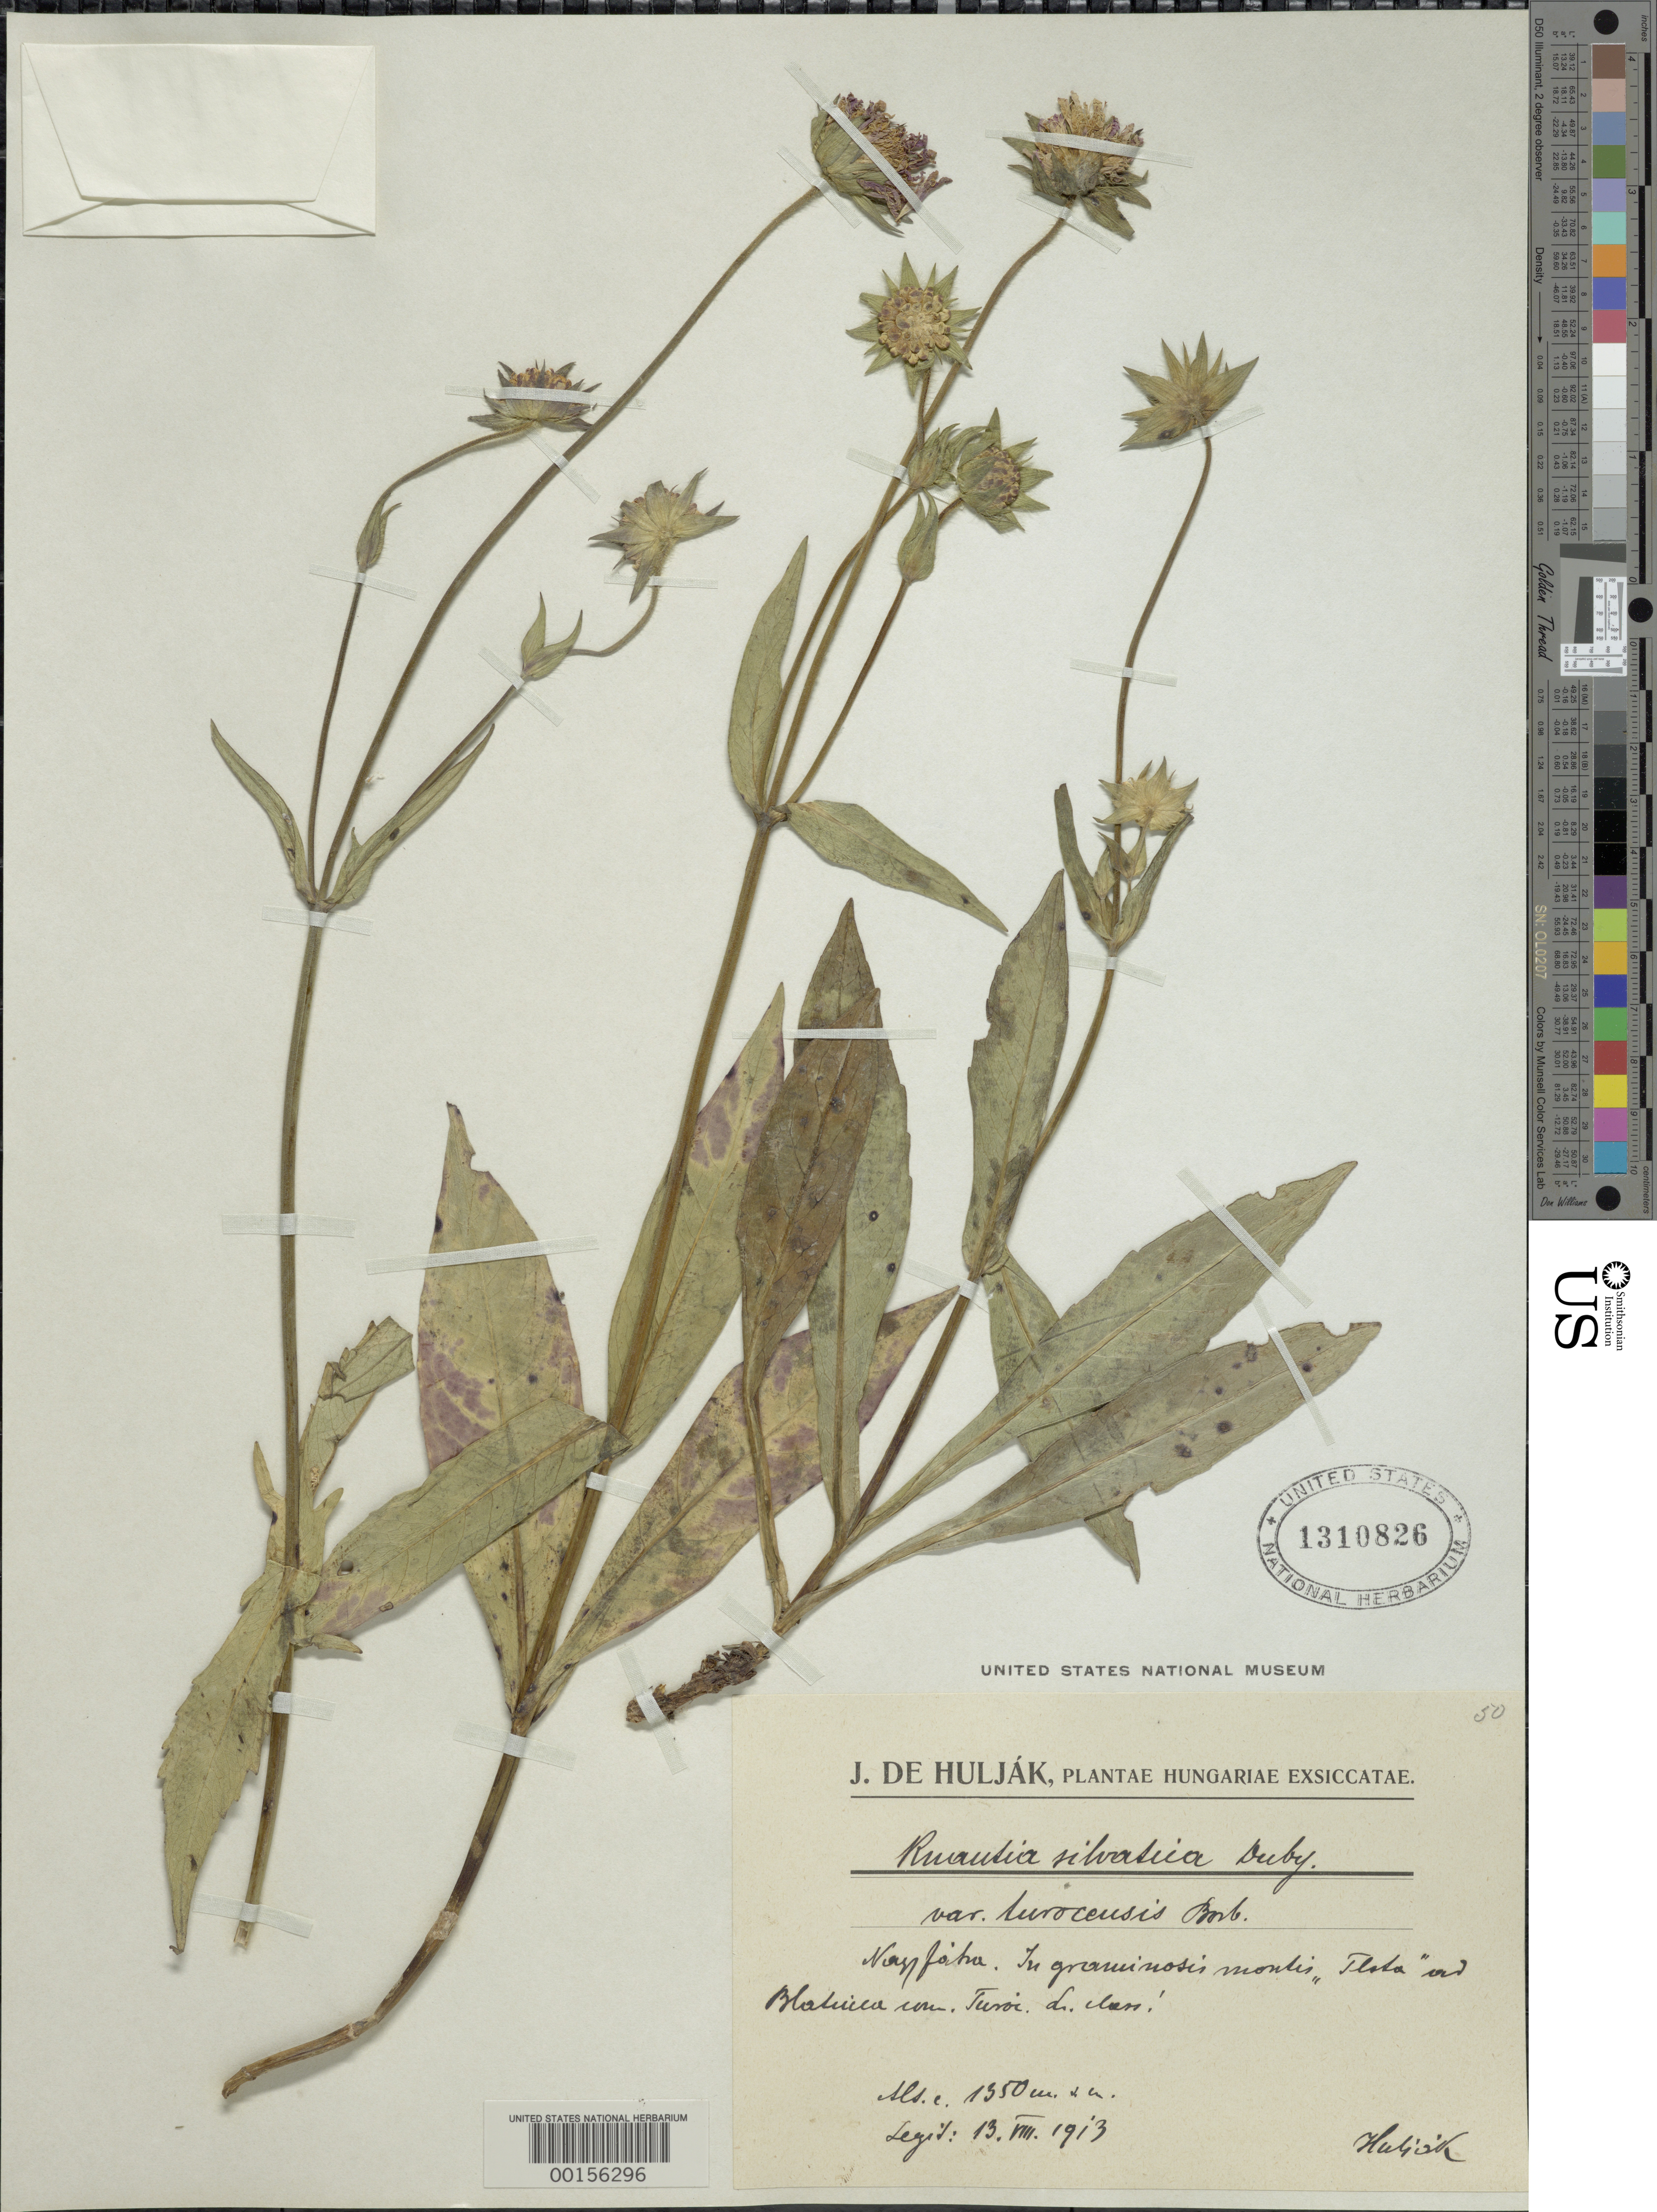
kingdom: Plantae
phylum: Tracheophyta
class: Magnoliopsida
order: Dipsacales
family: Caprifoliaceae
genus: Knautia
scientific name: Knautia sylvatica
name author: Duby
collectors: J. Huljak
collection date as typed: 13 Aug 1913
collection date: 1913-08-13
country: Hungary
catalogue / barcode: US 1310826